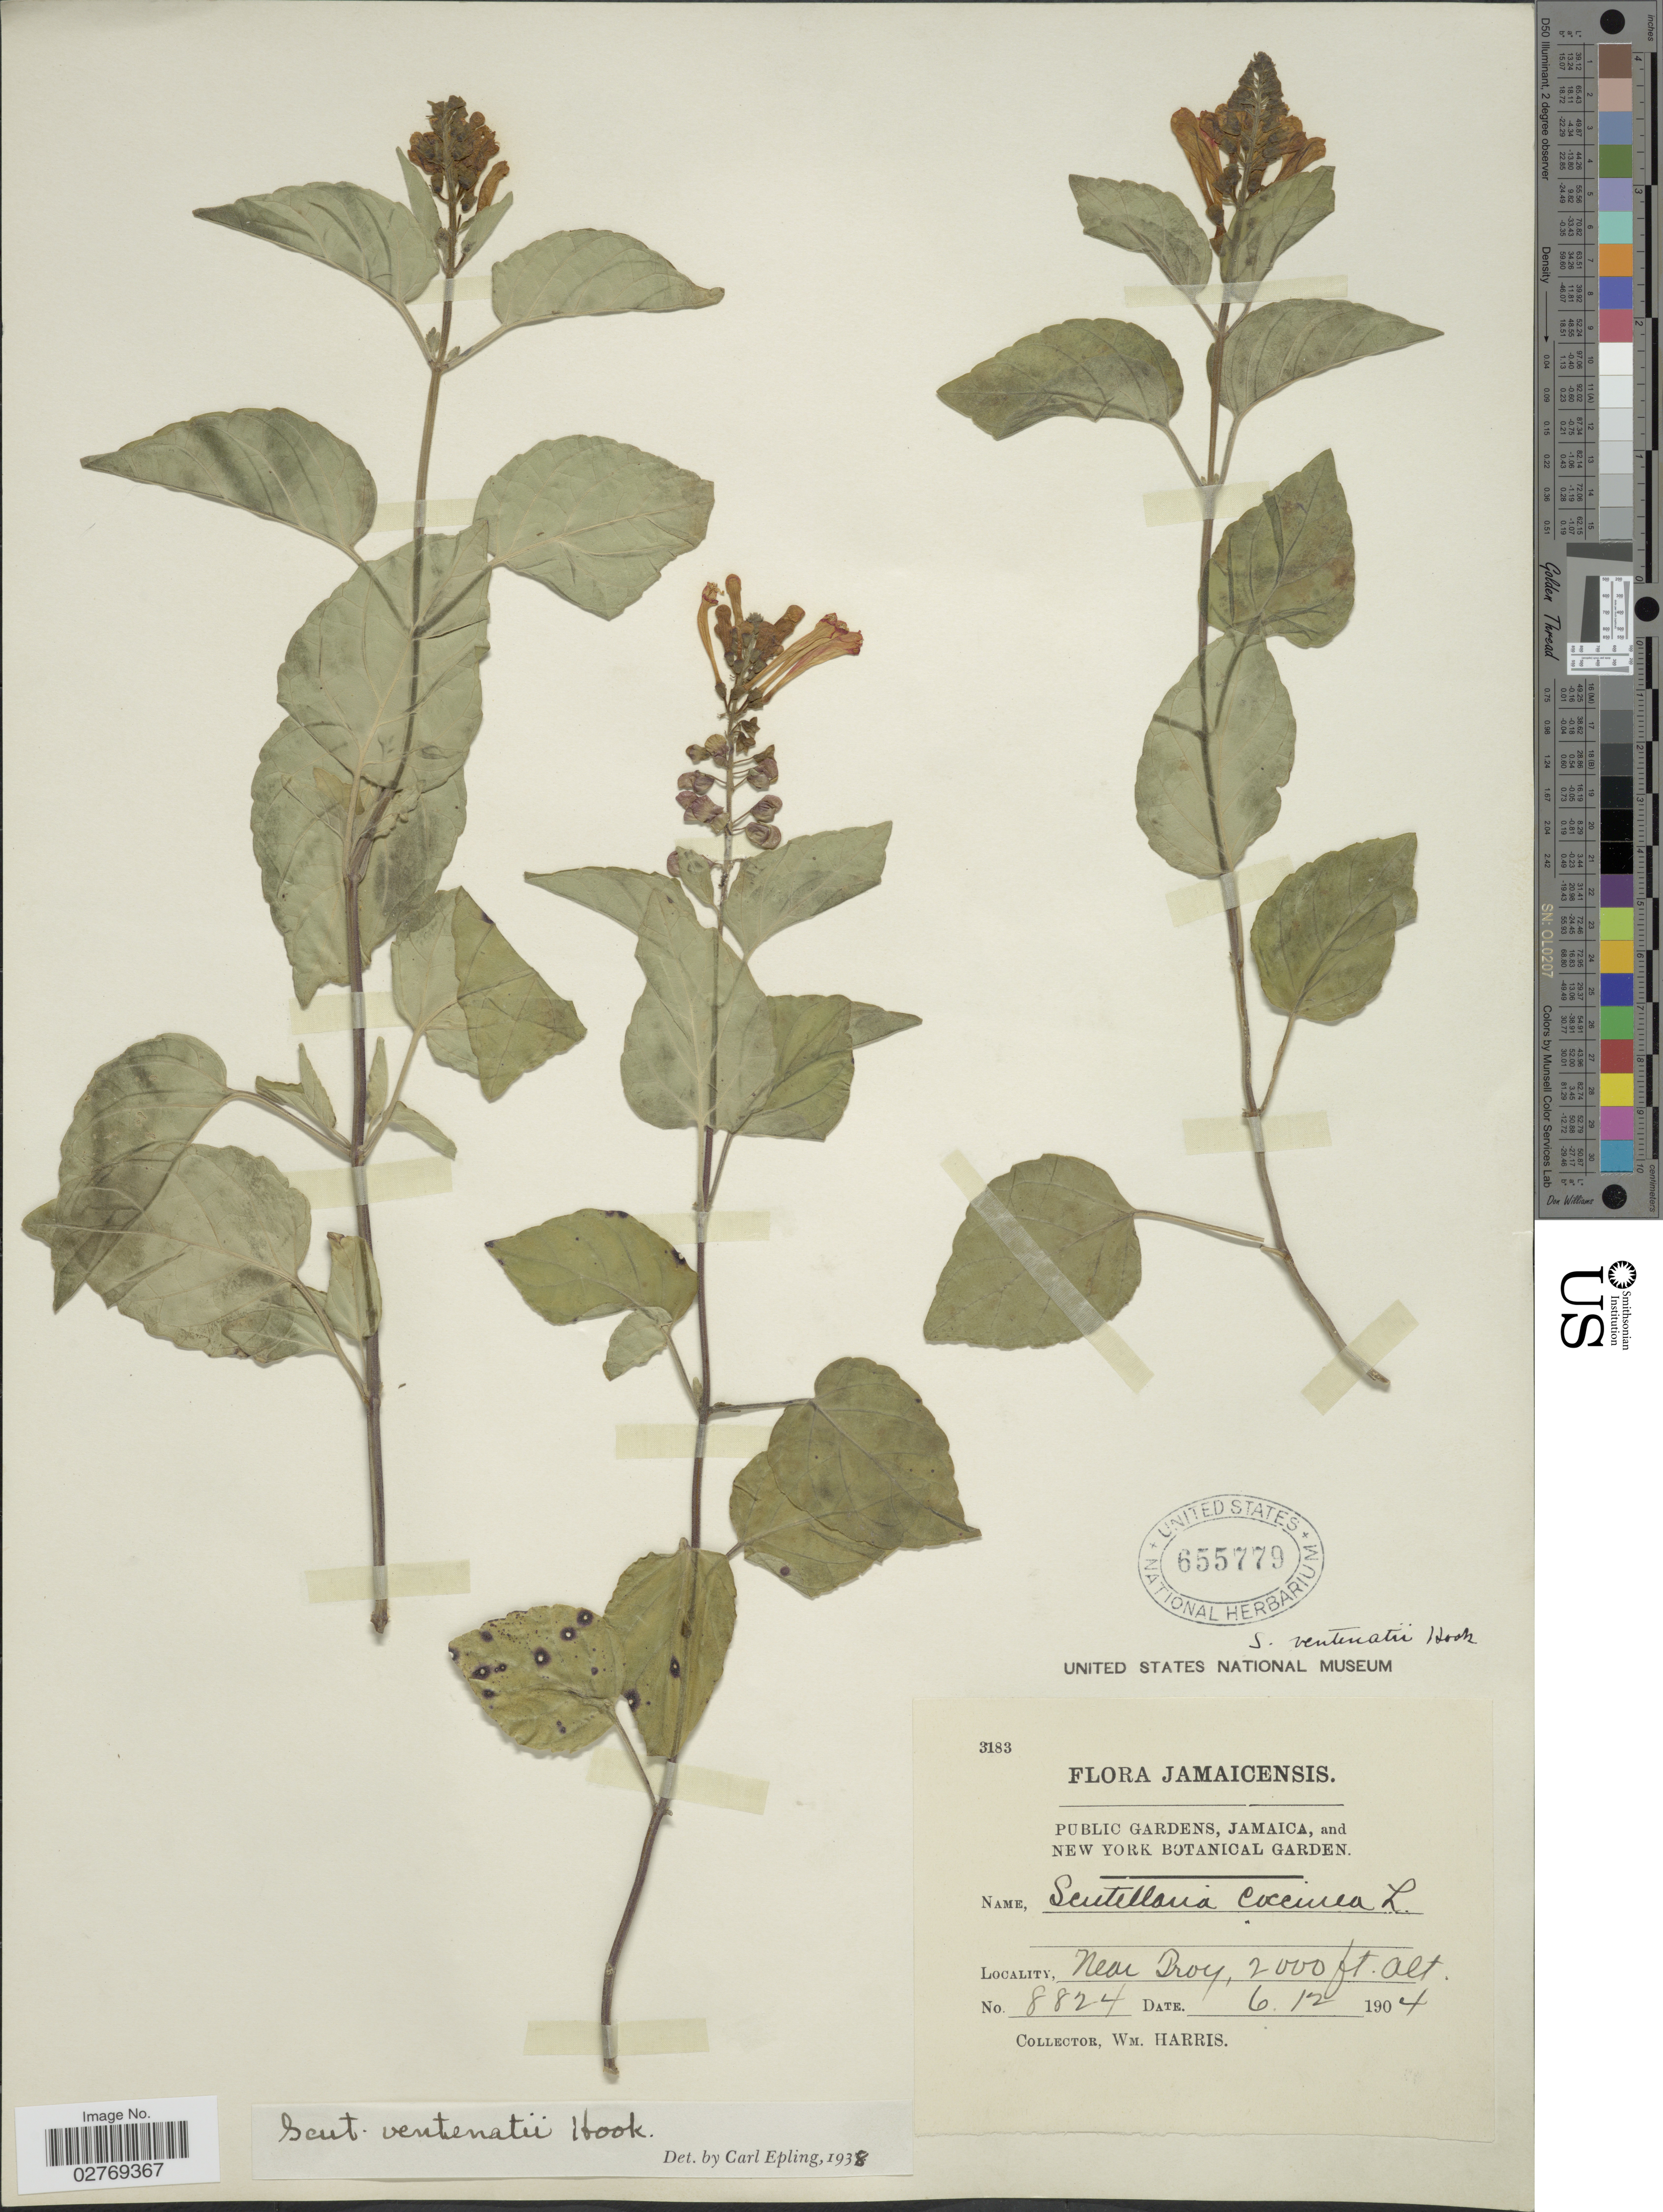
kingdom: Plantae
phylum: Tracheophyta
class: Magnoliopsida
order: Lamiales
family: Lamiaceae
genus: Scutellaria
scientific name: Scutellaria ventenatii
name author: Hook.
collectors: W. H. Harris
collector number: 8824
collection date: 1904-12-06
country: Jamaica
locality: Near Troy.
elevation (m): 610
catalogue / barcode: US 655779